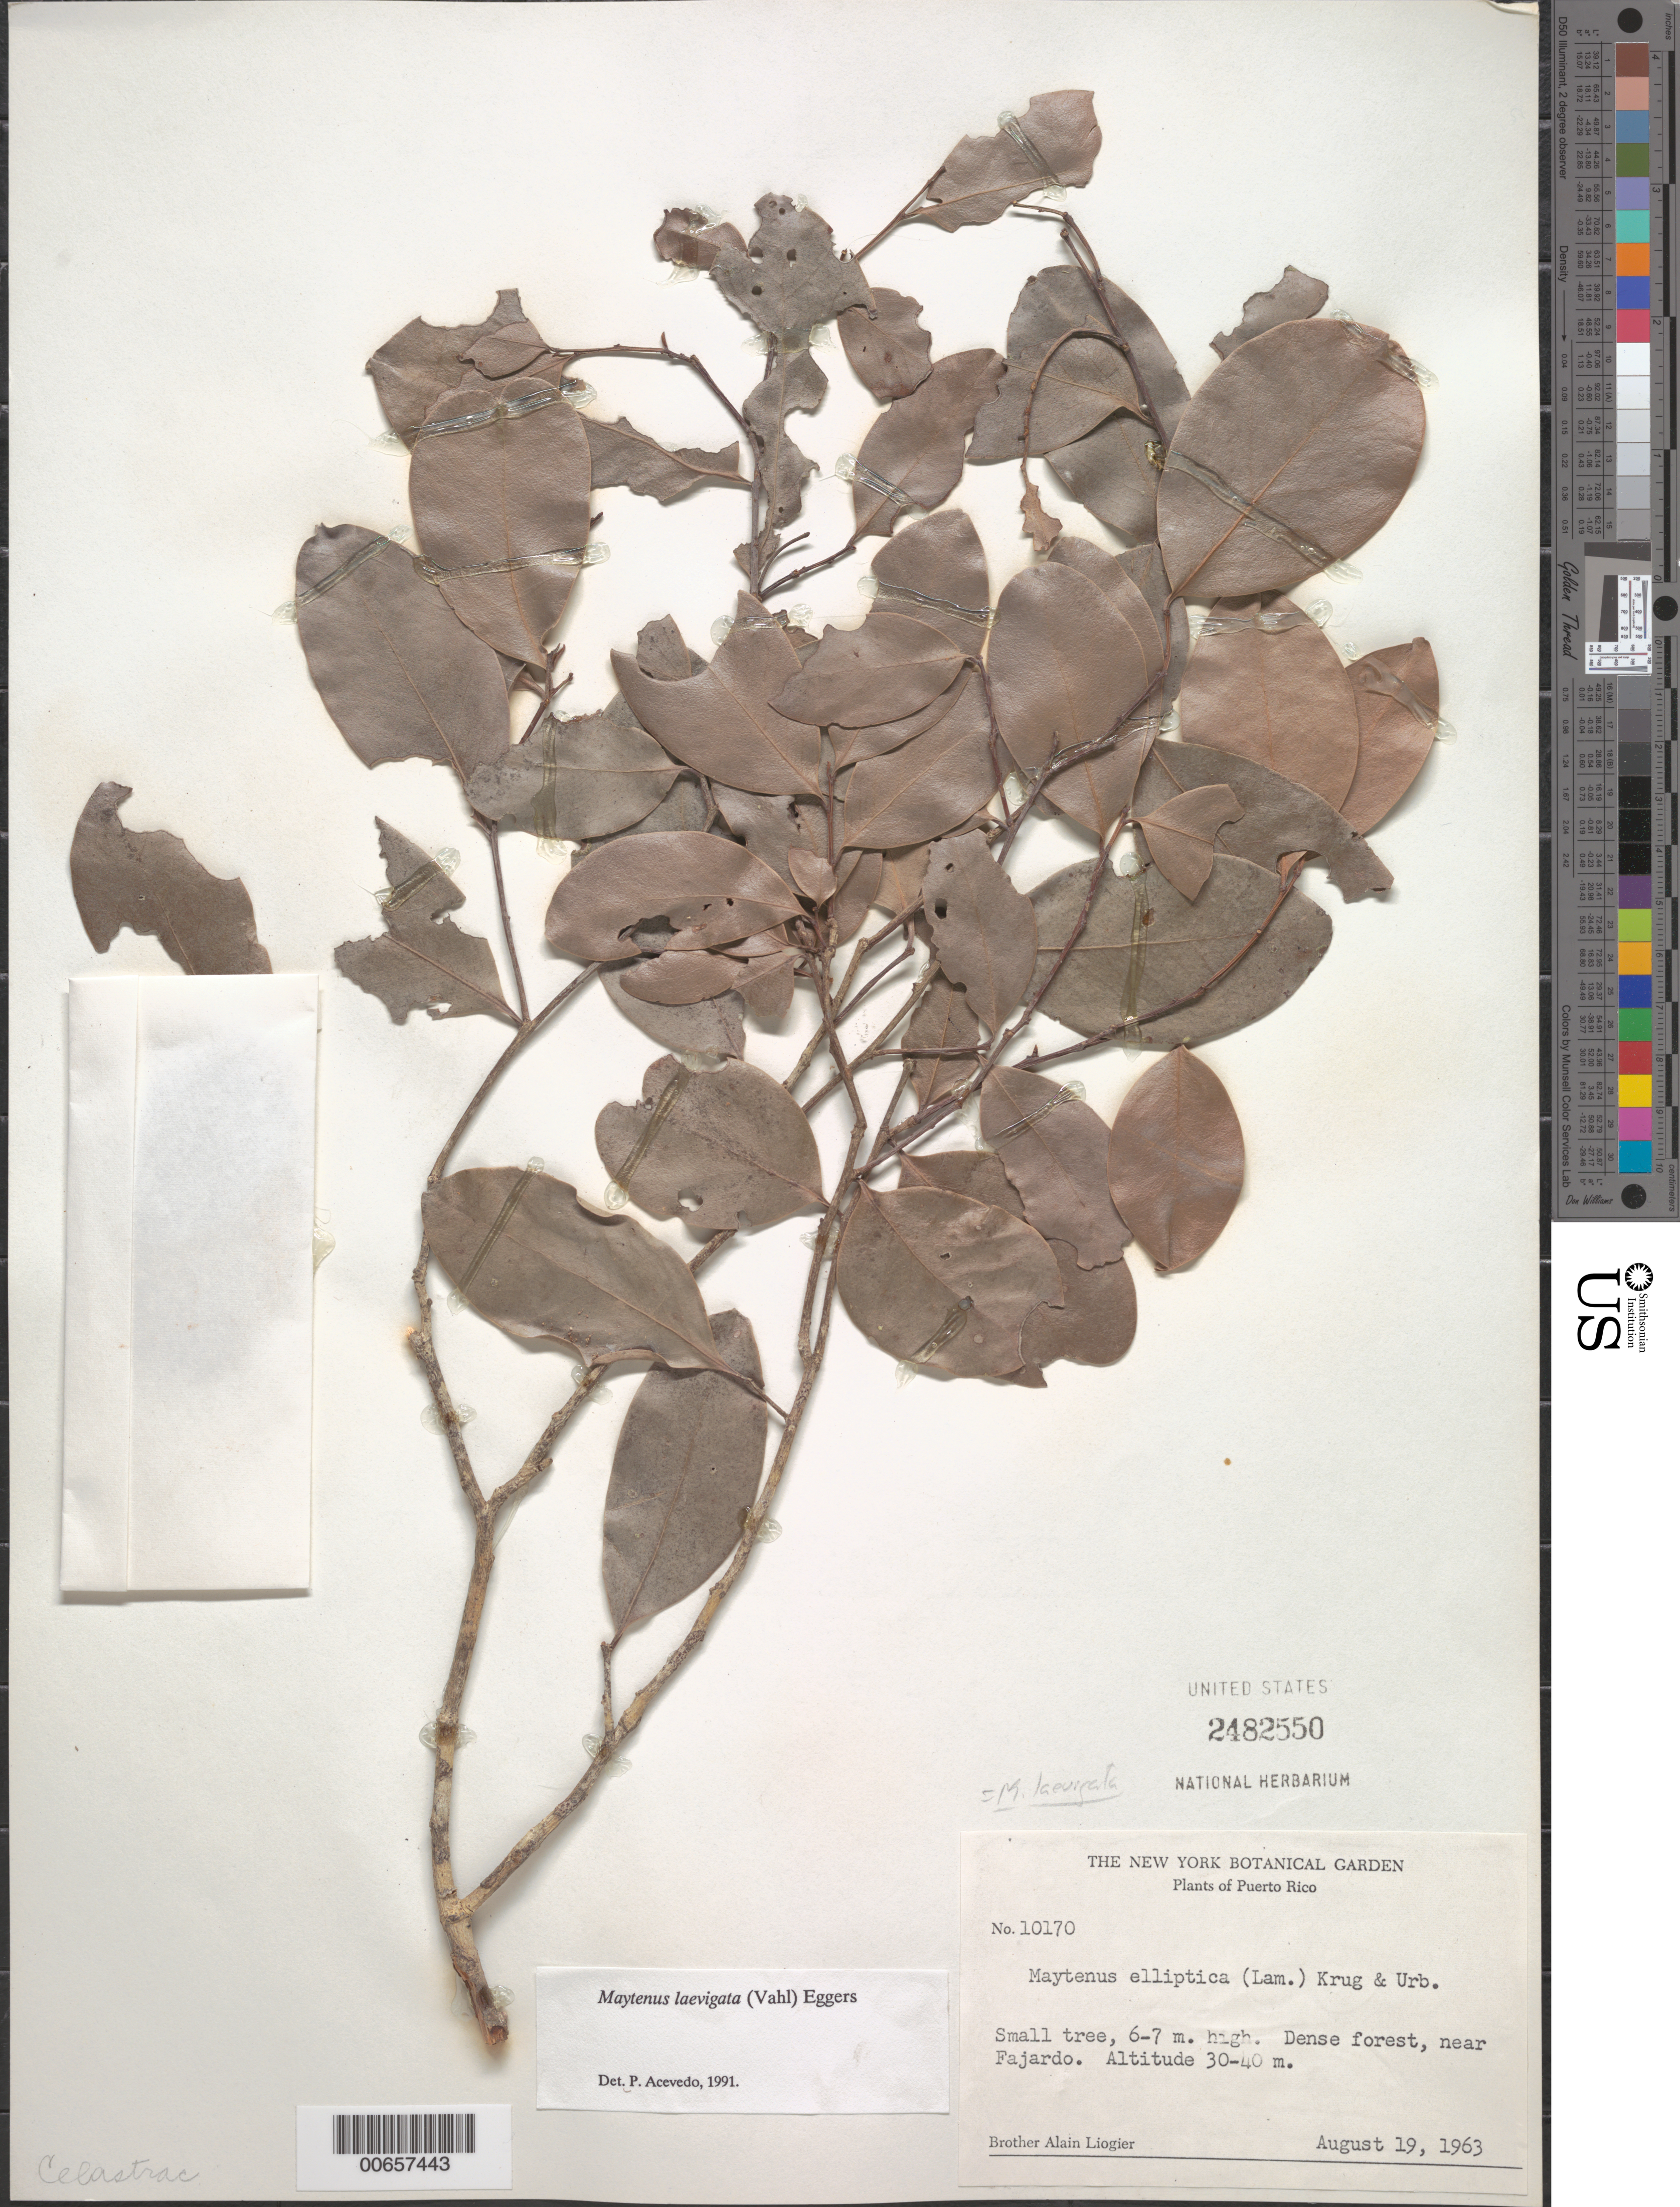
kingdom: Plantae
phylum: Tracheophyta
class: Magnoliopsida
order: Celastrales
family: Celastraceae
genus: Maytenus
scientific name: Maytenus laevigatus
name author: (Vahl) Griseb. ex Eggers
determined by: Acevedo-Rodríguez, P., (BOT), Smithsonian Institution - National Museum of Natural History (UNITED STATES)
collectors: A. H. Liogier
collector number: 10170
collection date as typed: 19 Aug 1963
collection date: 1963-08-19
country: Puerto Rico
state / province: Fajardo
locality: Fajardo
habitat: Dense forest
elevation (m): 30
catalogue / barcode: US 2482550